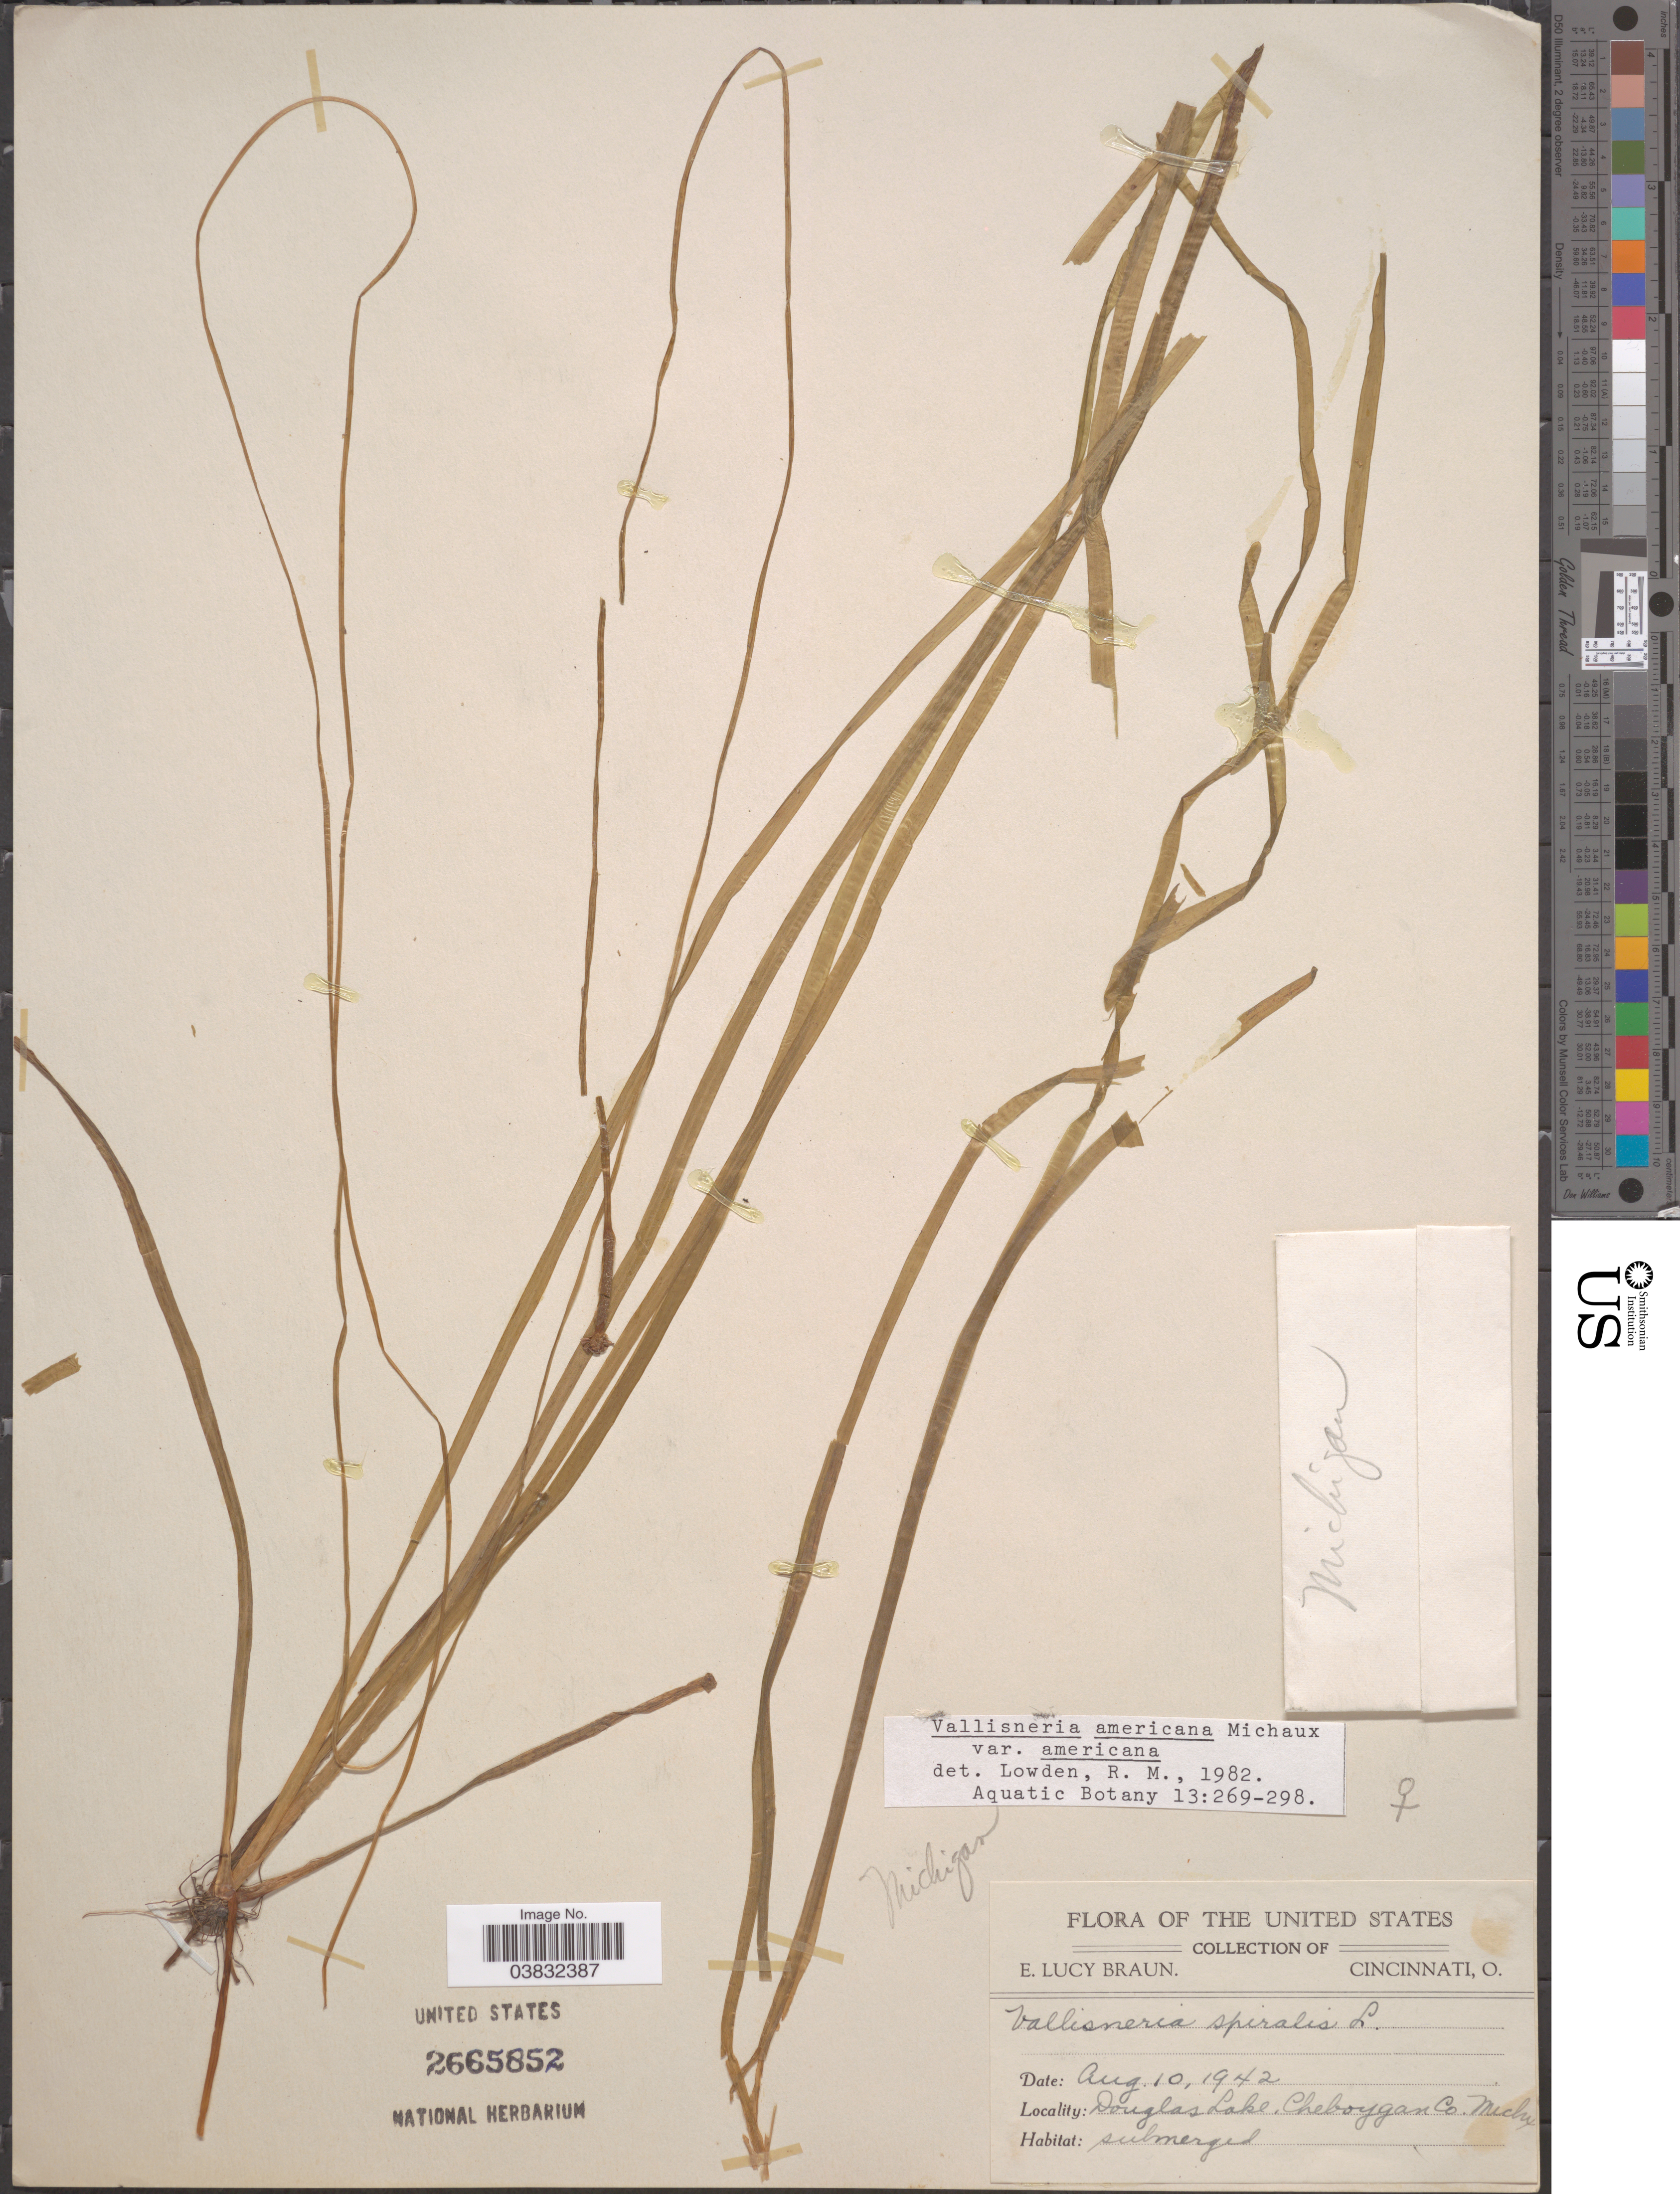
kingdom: Plantae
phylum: Tracheophyta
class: Liliopsida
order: Alismatales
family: Hydrocharitaceae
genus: Vallisneria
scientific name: Vallisneria americana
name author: Michx.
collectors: E. L. Braun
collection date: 1942-08-10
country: United States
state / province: Michigan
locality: Douglas Lake, Cheboygan Co.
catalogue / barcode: US 2665852